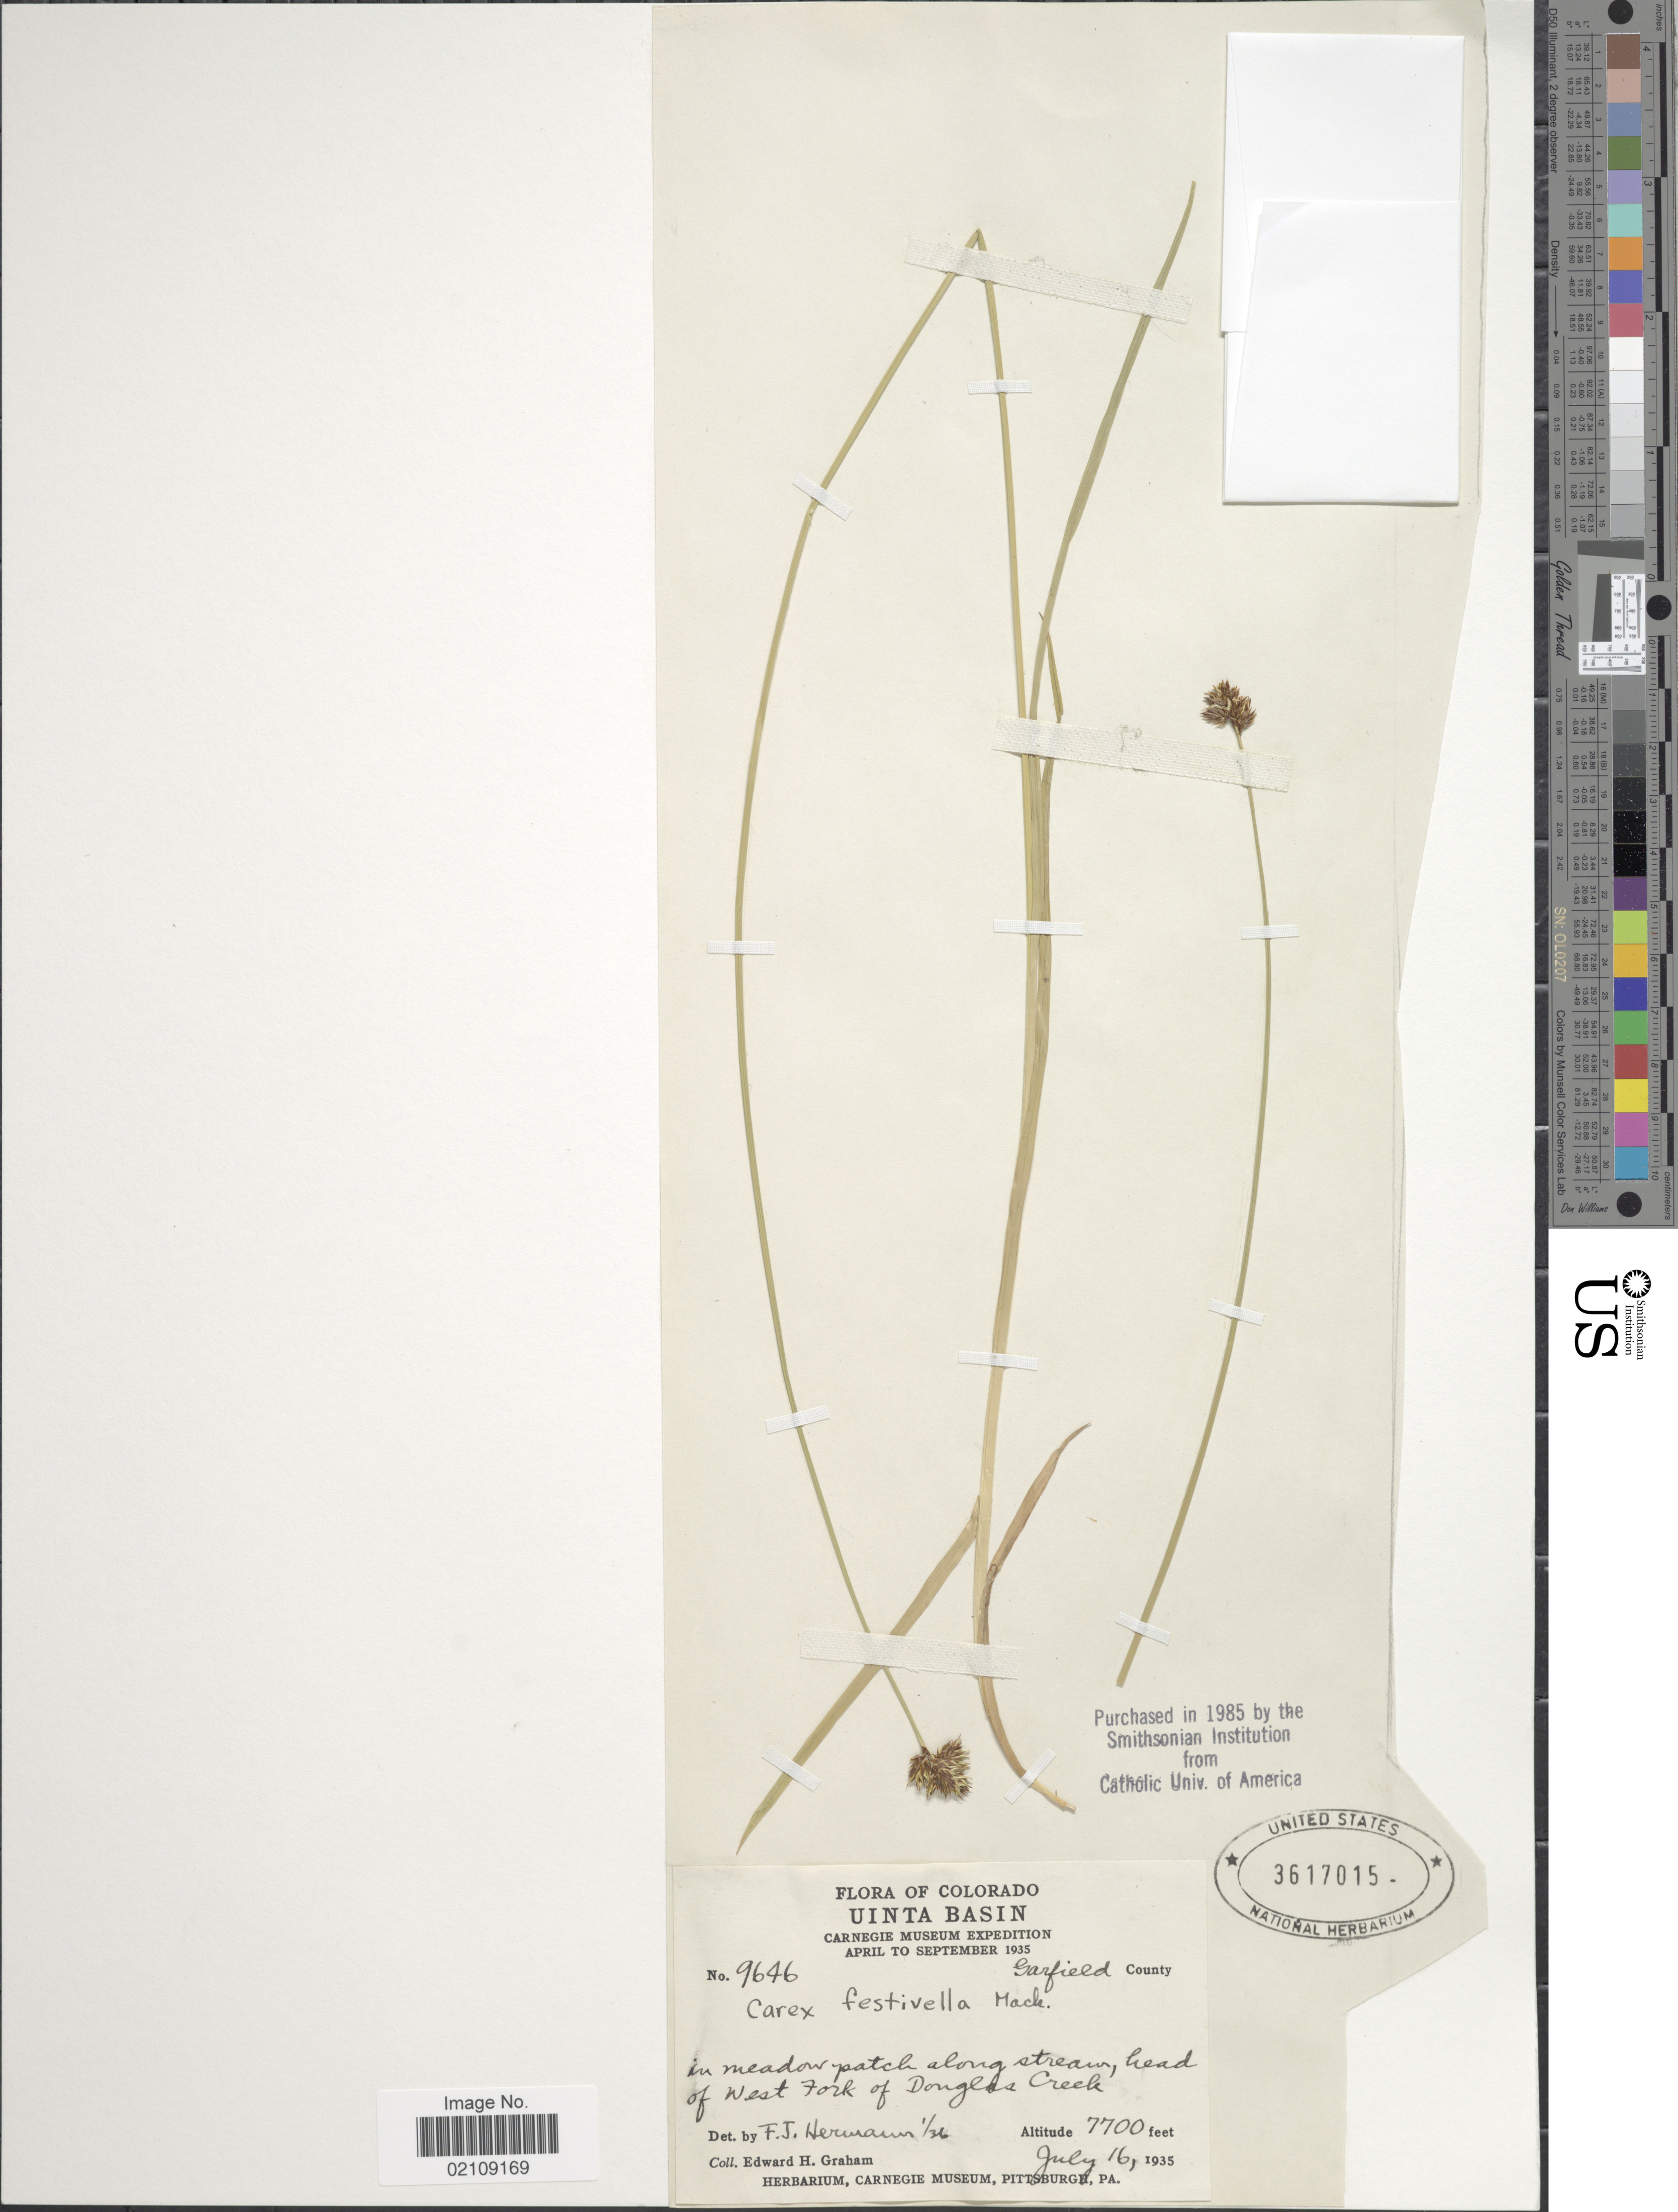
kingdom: Plantae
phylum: Tracheophyta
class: Liliopsida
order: Poales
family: Cyperaceae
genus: Carex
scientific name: Carex microptera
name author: Mack.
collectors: E. H. Graham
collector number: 9646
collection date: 1935-07-16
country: United States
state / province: Colorado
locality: Uinta Basin. Garfield County. head of West Fork of Douglas Creek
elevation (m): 2347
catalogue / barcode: US 3617015